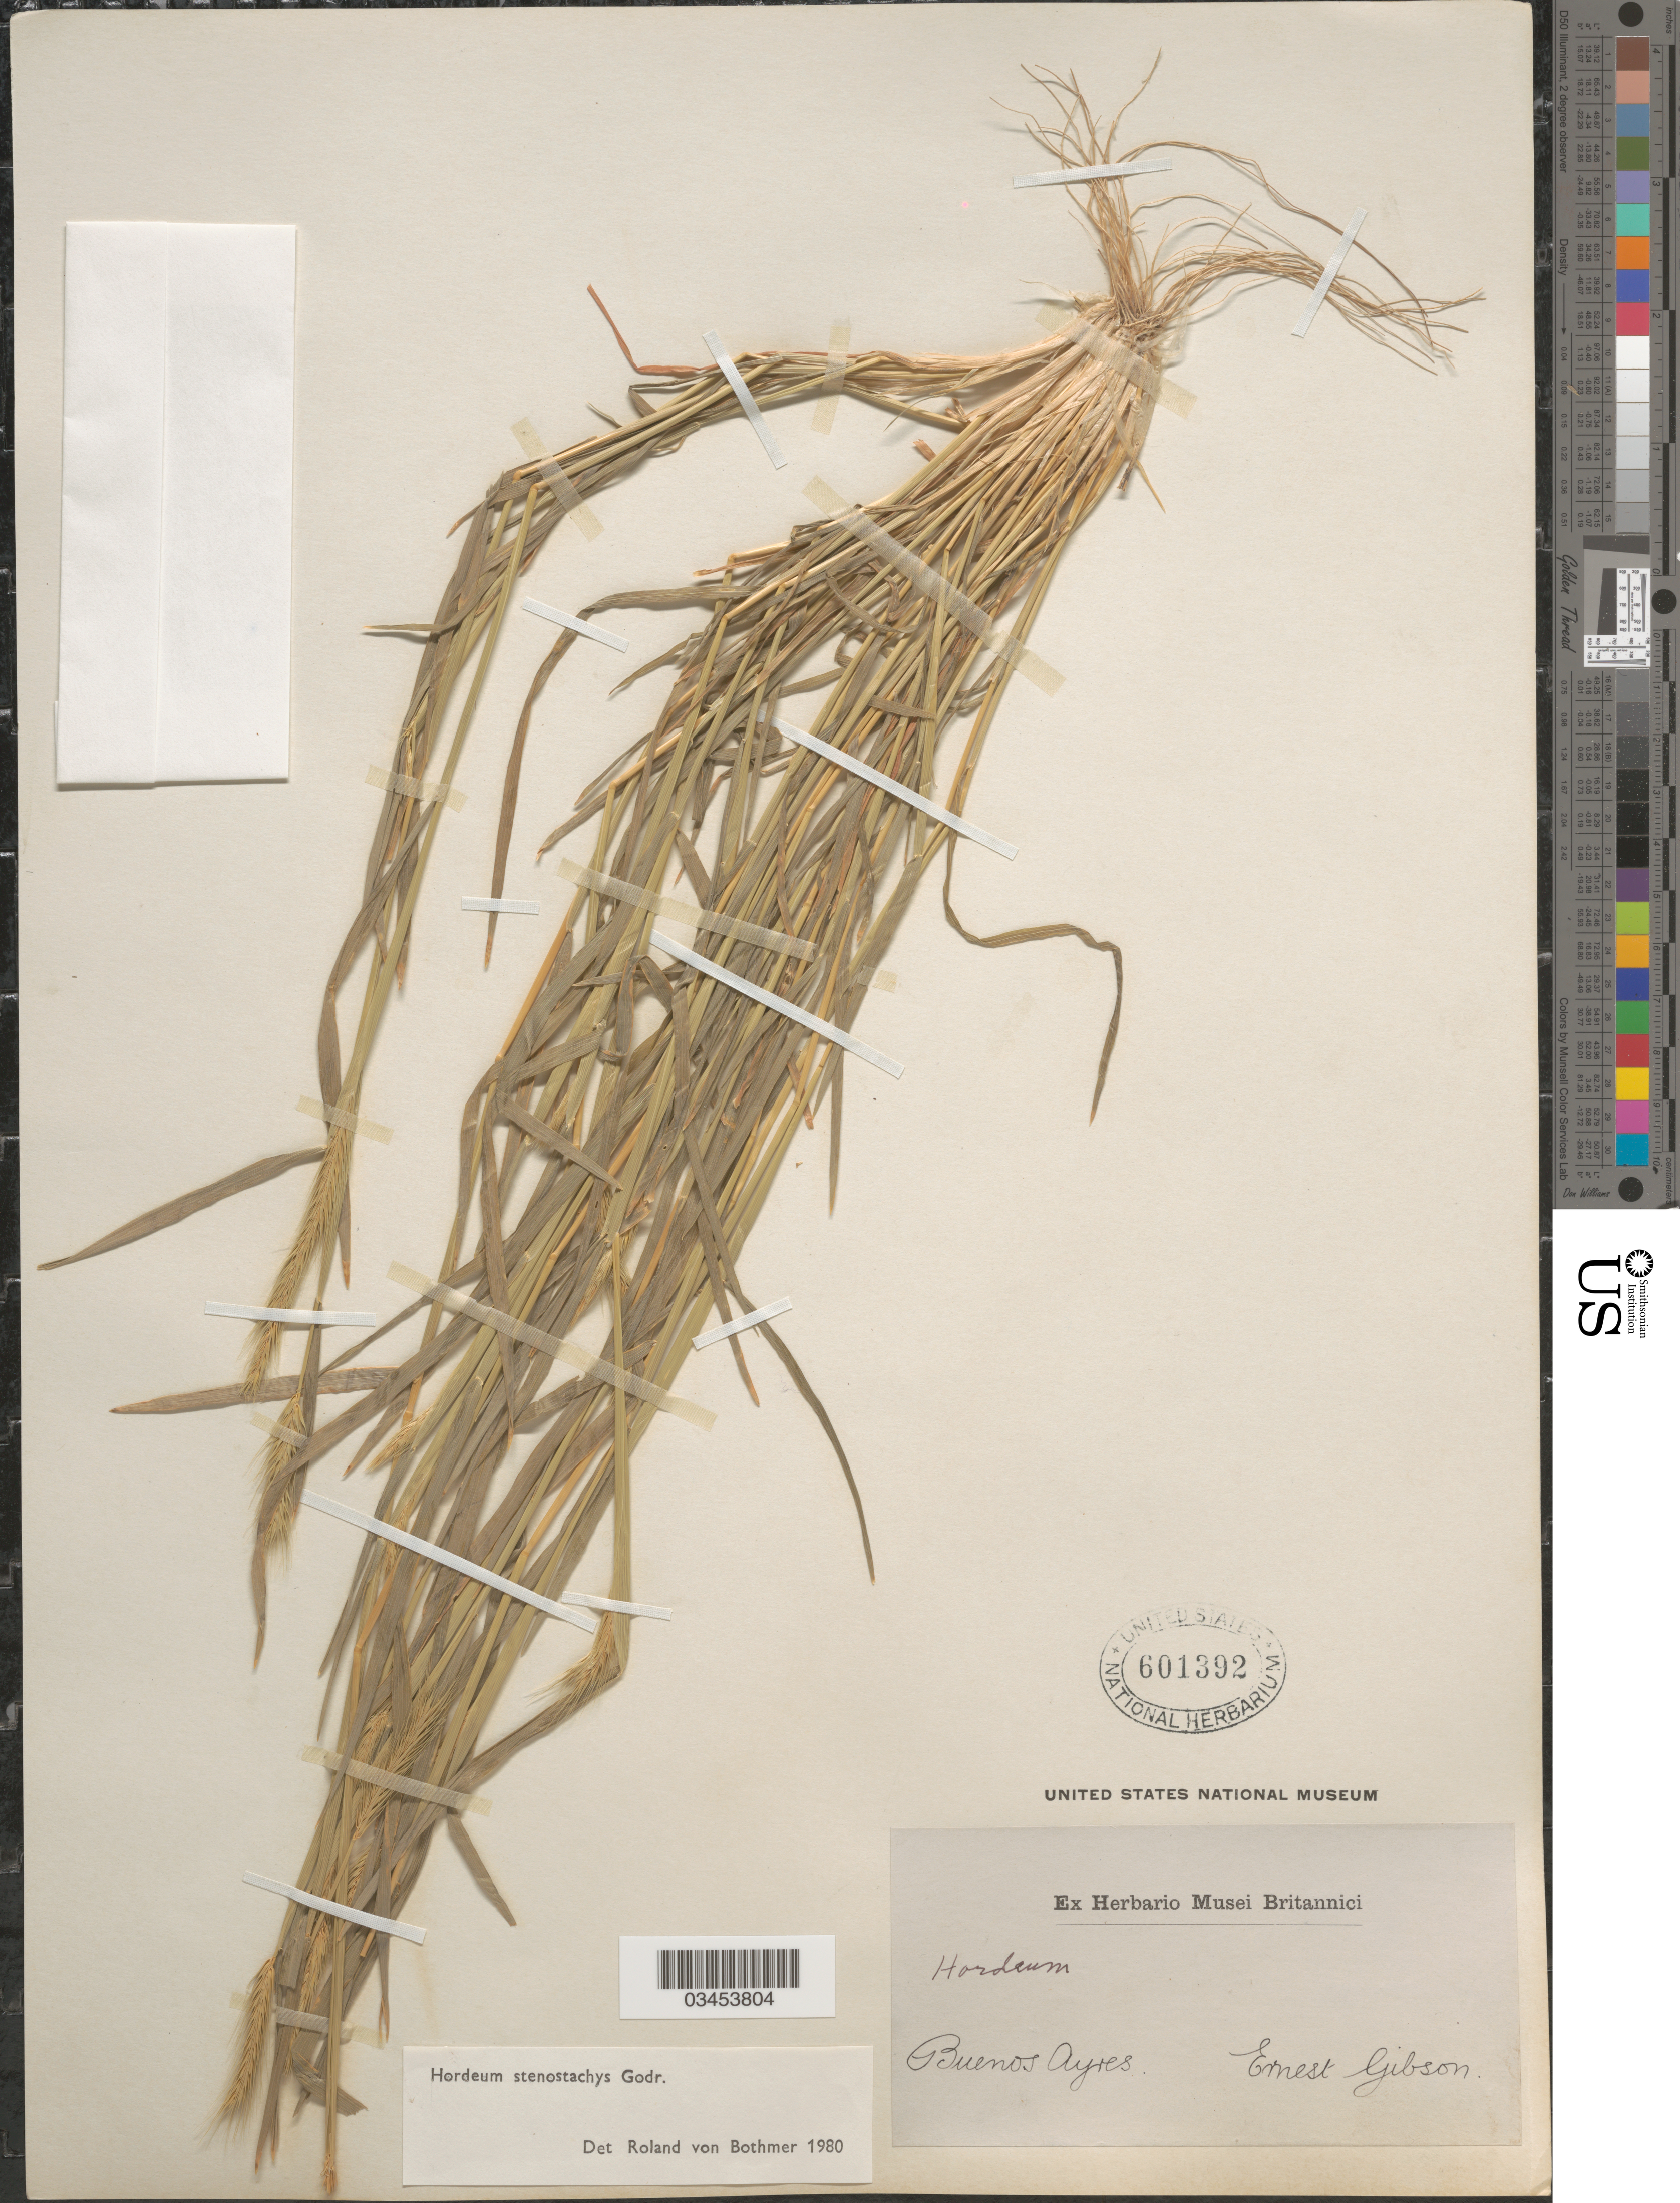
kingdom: Plantae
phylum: Tracheophyta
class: Liliopsida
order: Poales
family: Poaceae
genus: Hordeum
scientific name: Hordeum stenostachys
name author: Godr.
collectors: E. Gibson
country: Argentina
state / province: Buenos Aires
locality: Buenos Ayres.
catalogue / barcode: US 601392